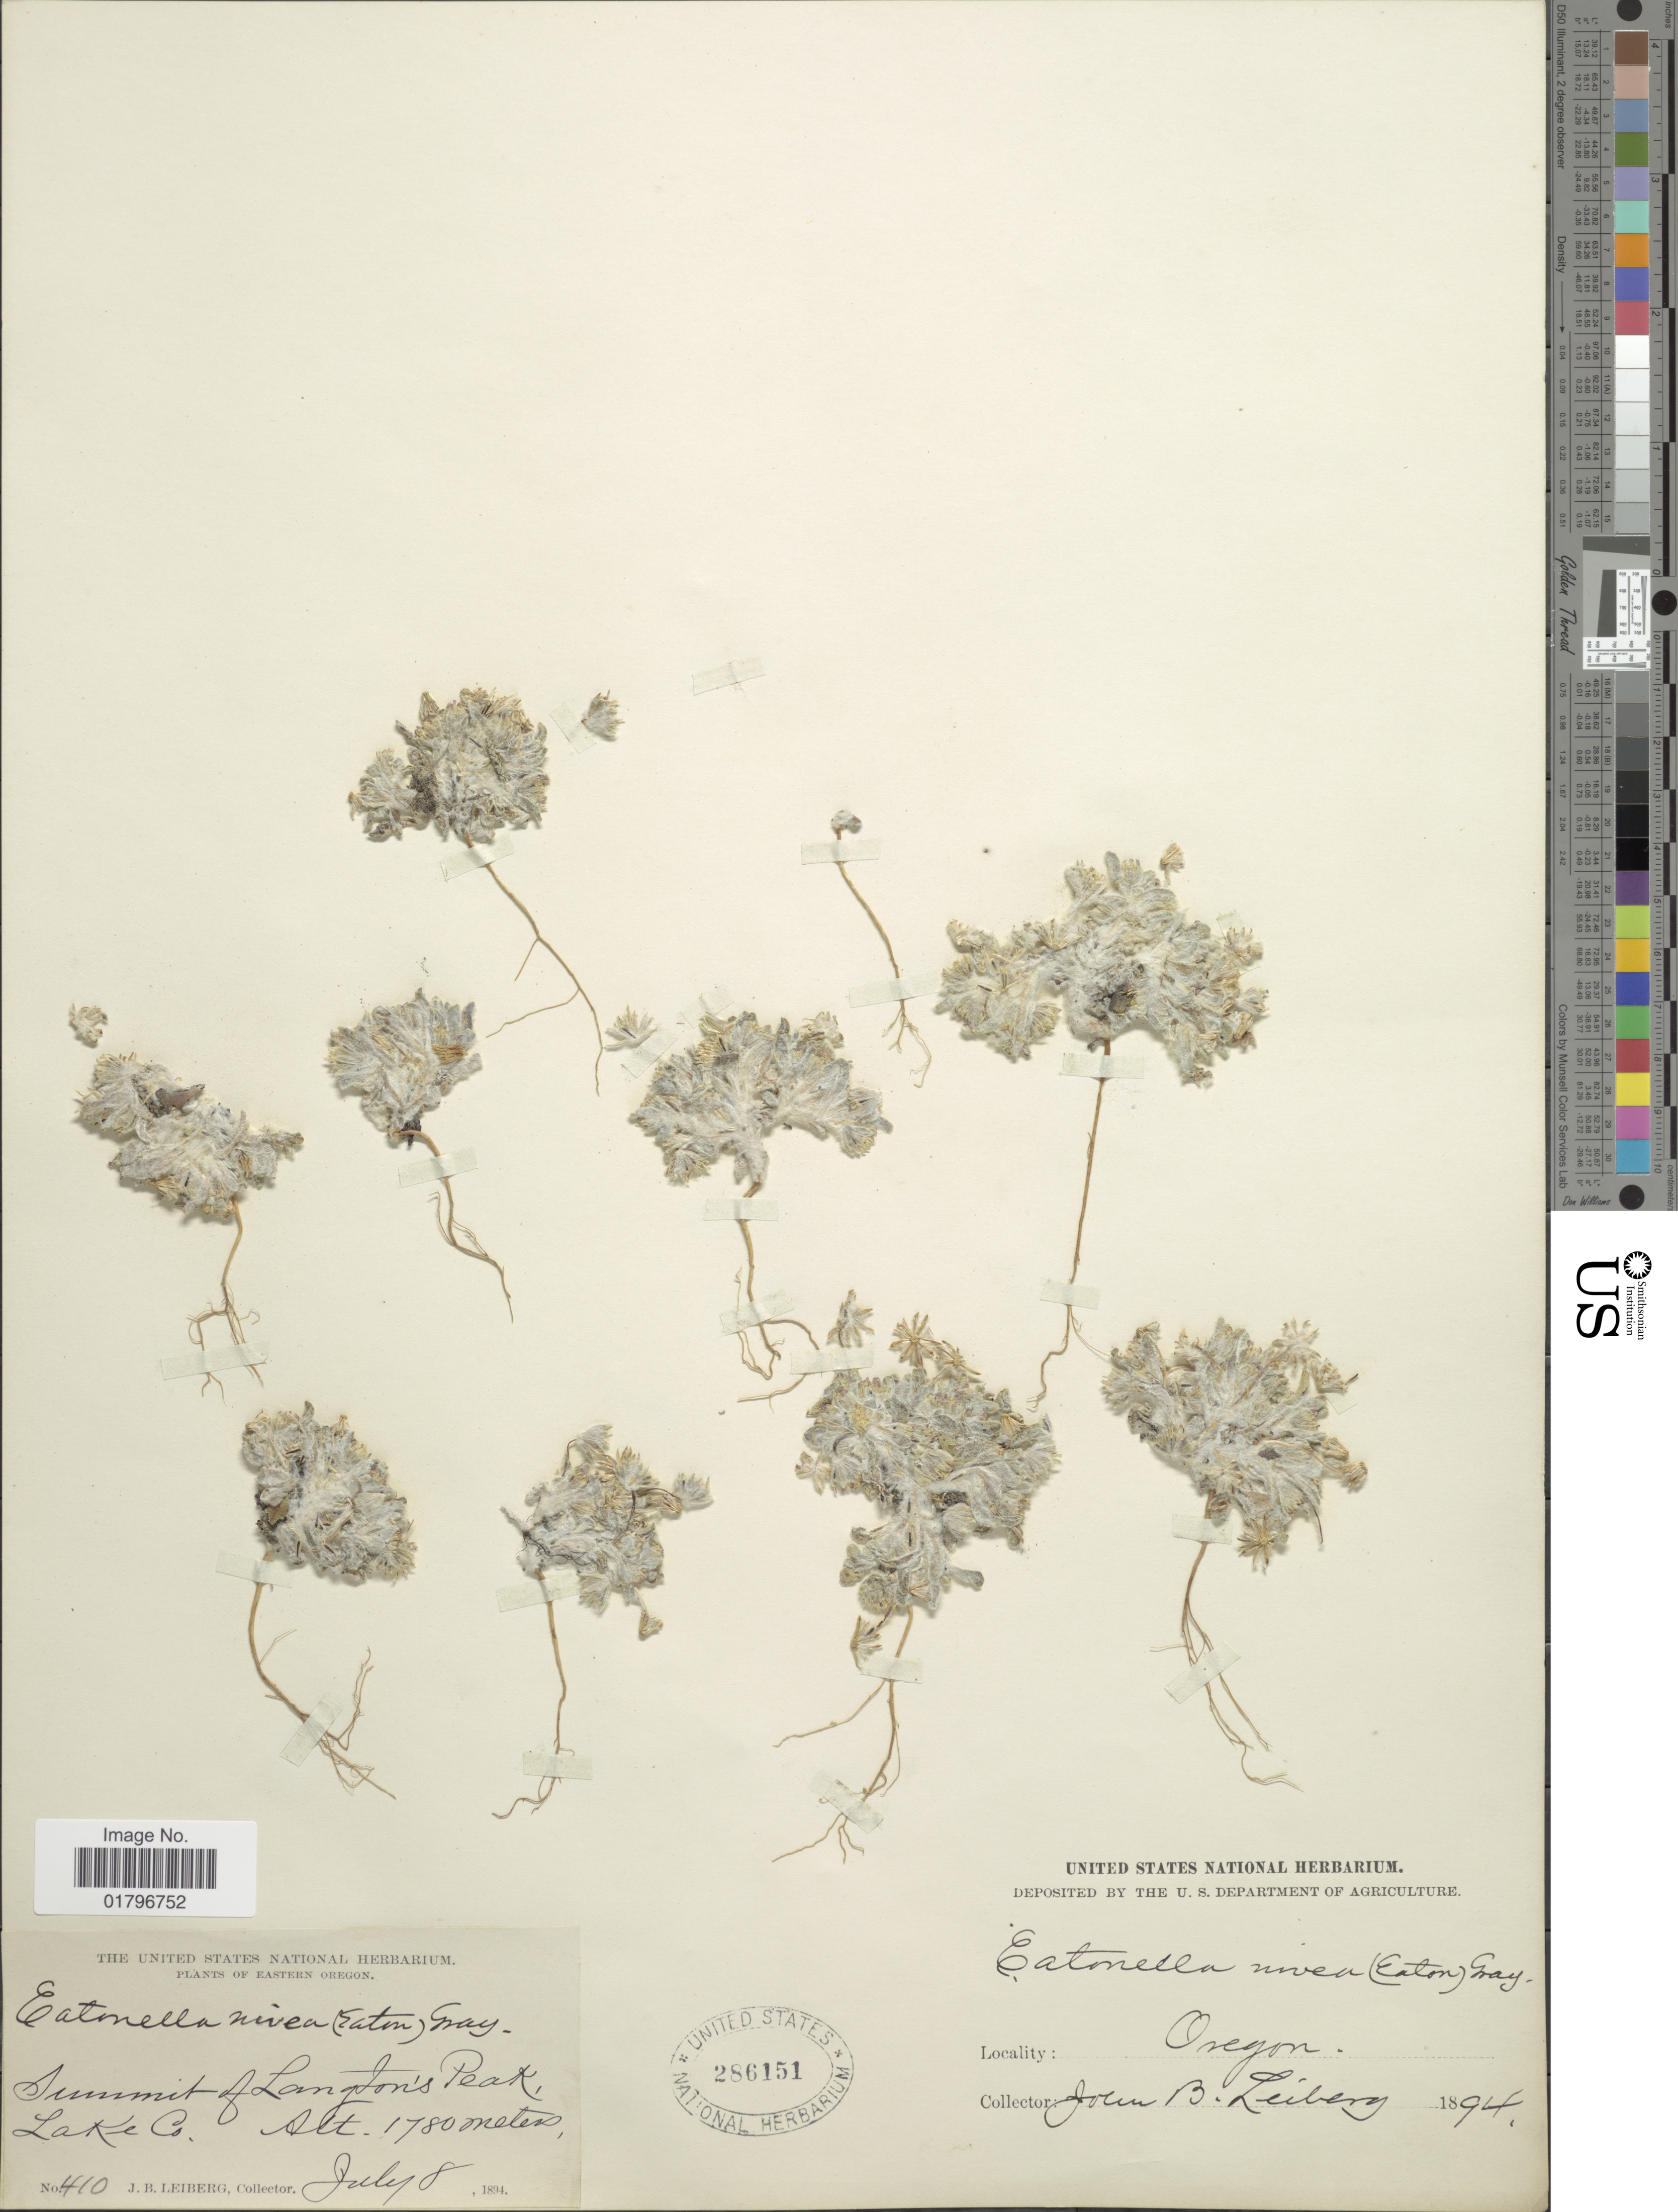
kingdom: Plantae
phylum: Tracheophyta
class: Magnoliopsida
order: Asterales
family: Asteraceae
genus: Eatonella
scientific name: Eatonella nivea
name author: (D.C. Eaton) A. Gray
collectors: J. B. Leiberg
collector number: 410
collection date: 1894-07-08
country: United States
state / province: Oregon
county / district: Lake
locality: Eastern Oregon. Summit of Lang Jon's Peak, Lake Co.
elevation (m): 1780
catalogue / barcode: US 286151